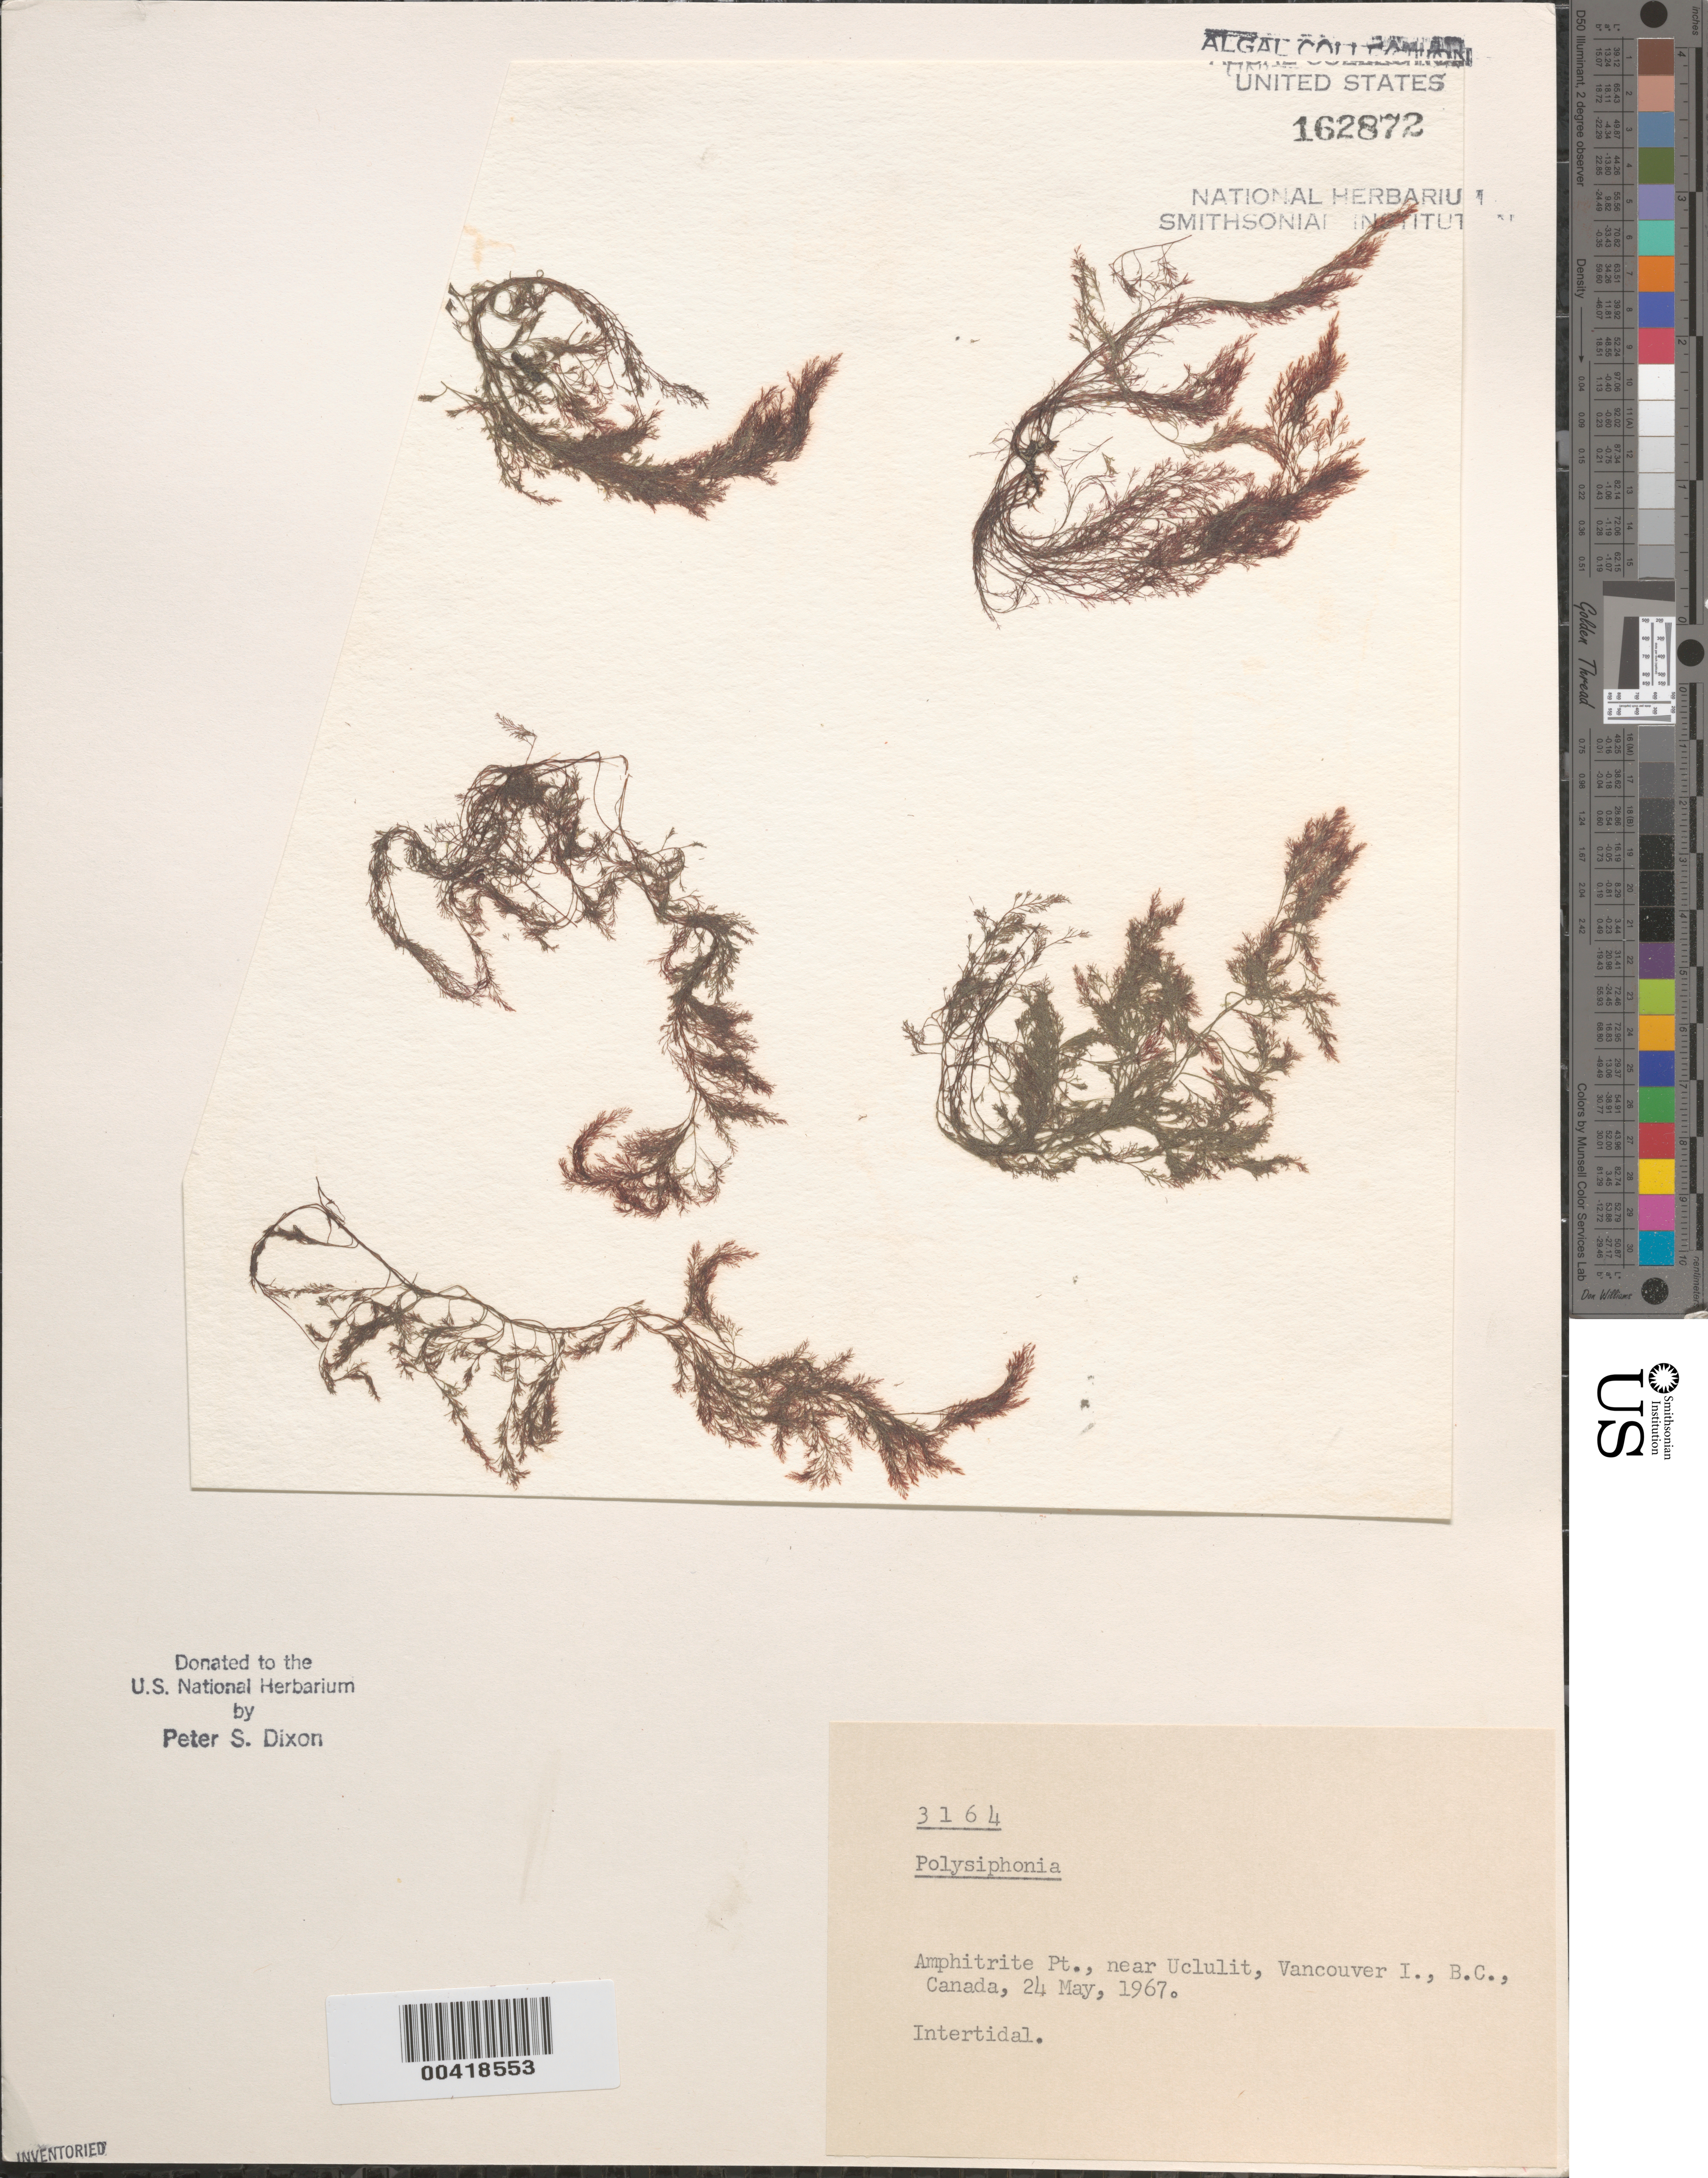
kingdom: Plantae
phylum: Rhodophyta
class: Florideophyceae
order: Ceramiales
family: Rhodomelaceae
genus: Polysiphonia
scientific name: Polysiphonia sp.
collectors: P. S. Dixon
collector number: PSD 3164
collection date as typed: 24 May 1967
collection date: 1967-05-24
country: Canada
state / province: British Columbia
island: Vancouver Island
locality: Amphitrite Point, near Ucluelet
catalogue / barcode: US 162872